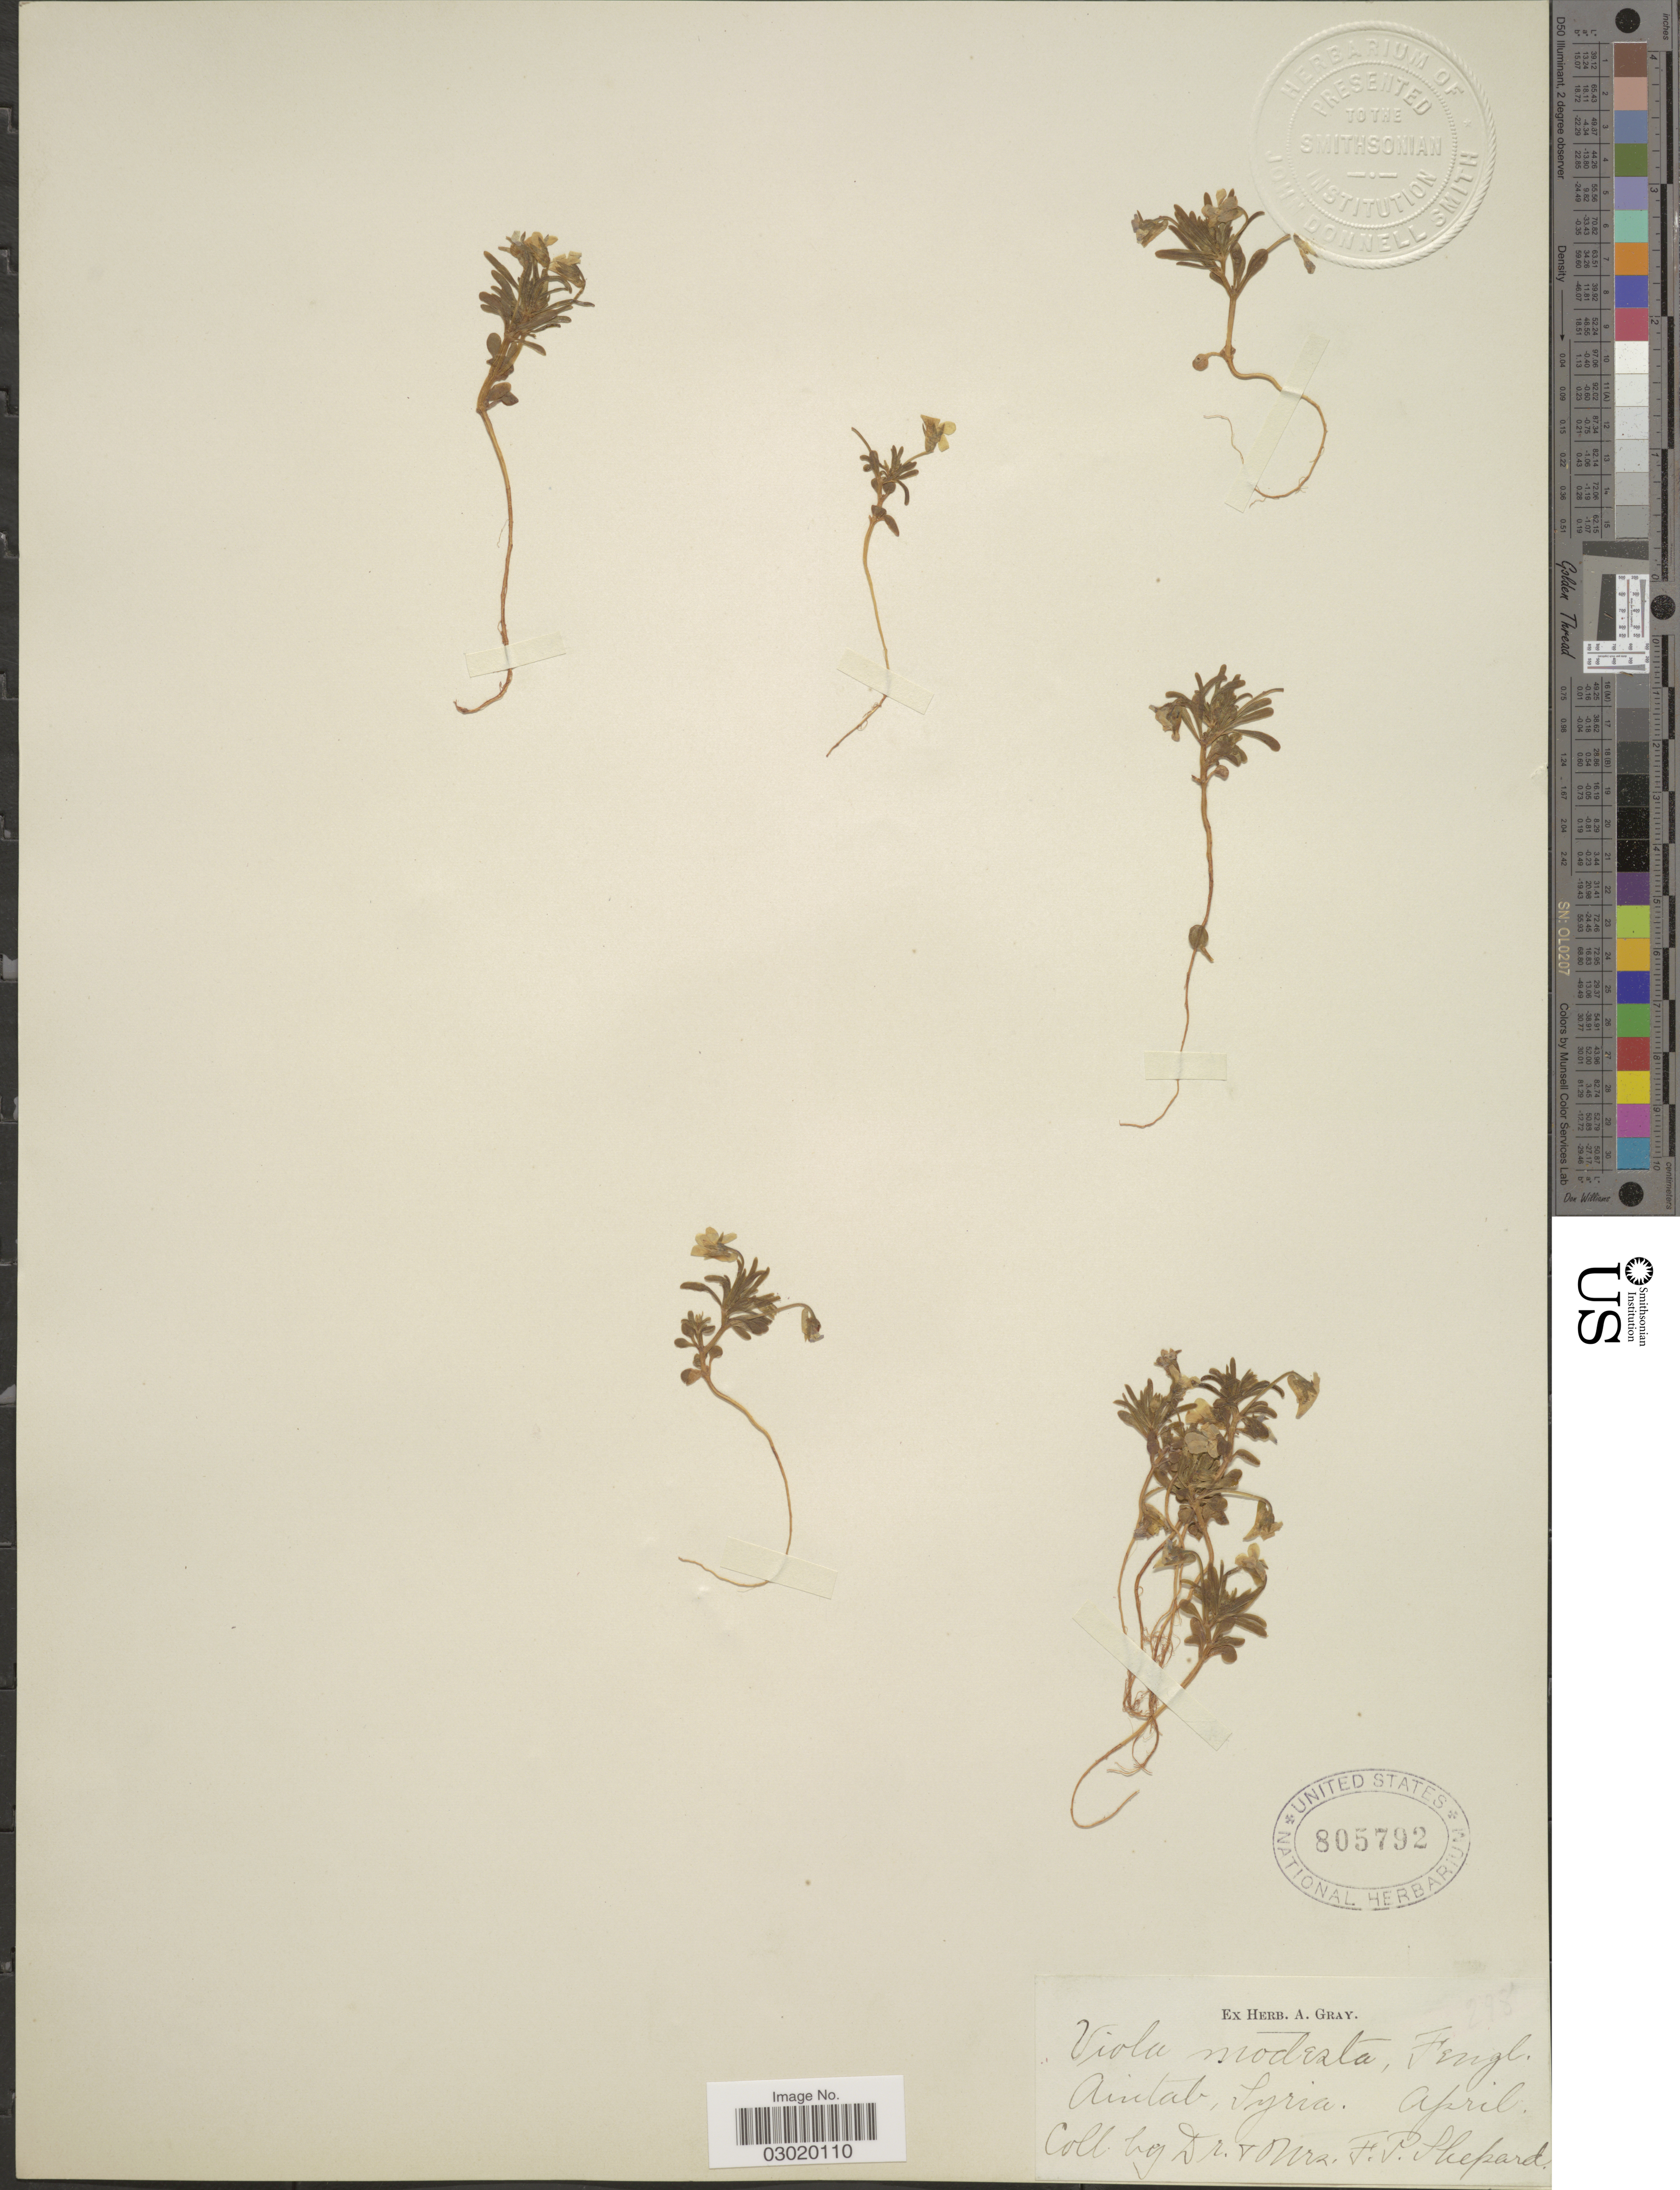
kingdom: Plantae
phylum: Tracheophyta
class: Magnoliopsida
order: Malpighiales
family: Violaceae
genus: Viola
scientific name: Viola modesta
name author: House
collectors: F. P. Shepard & R. Shepard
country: Syria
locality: Aintab.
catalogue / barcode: US 805792